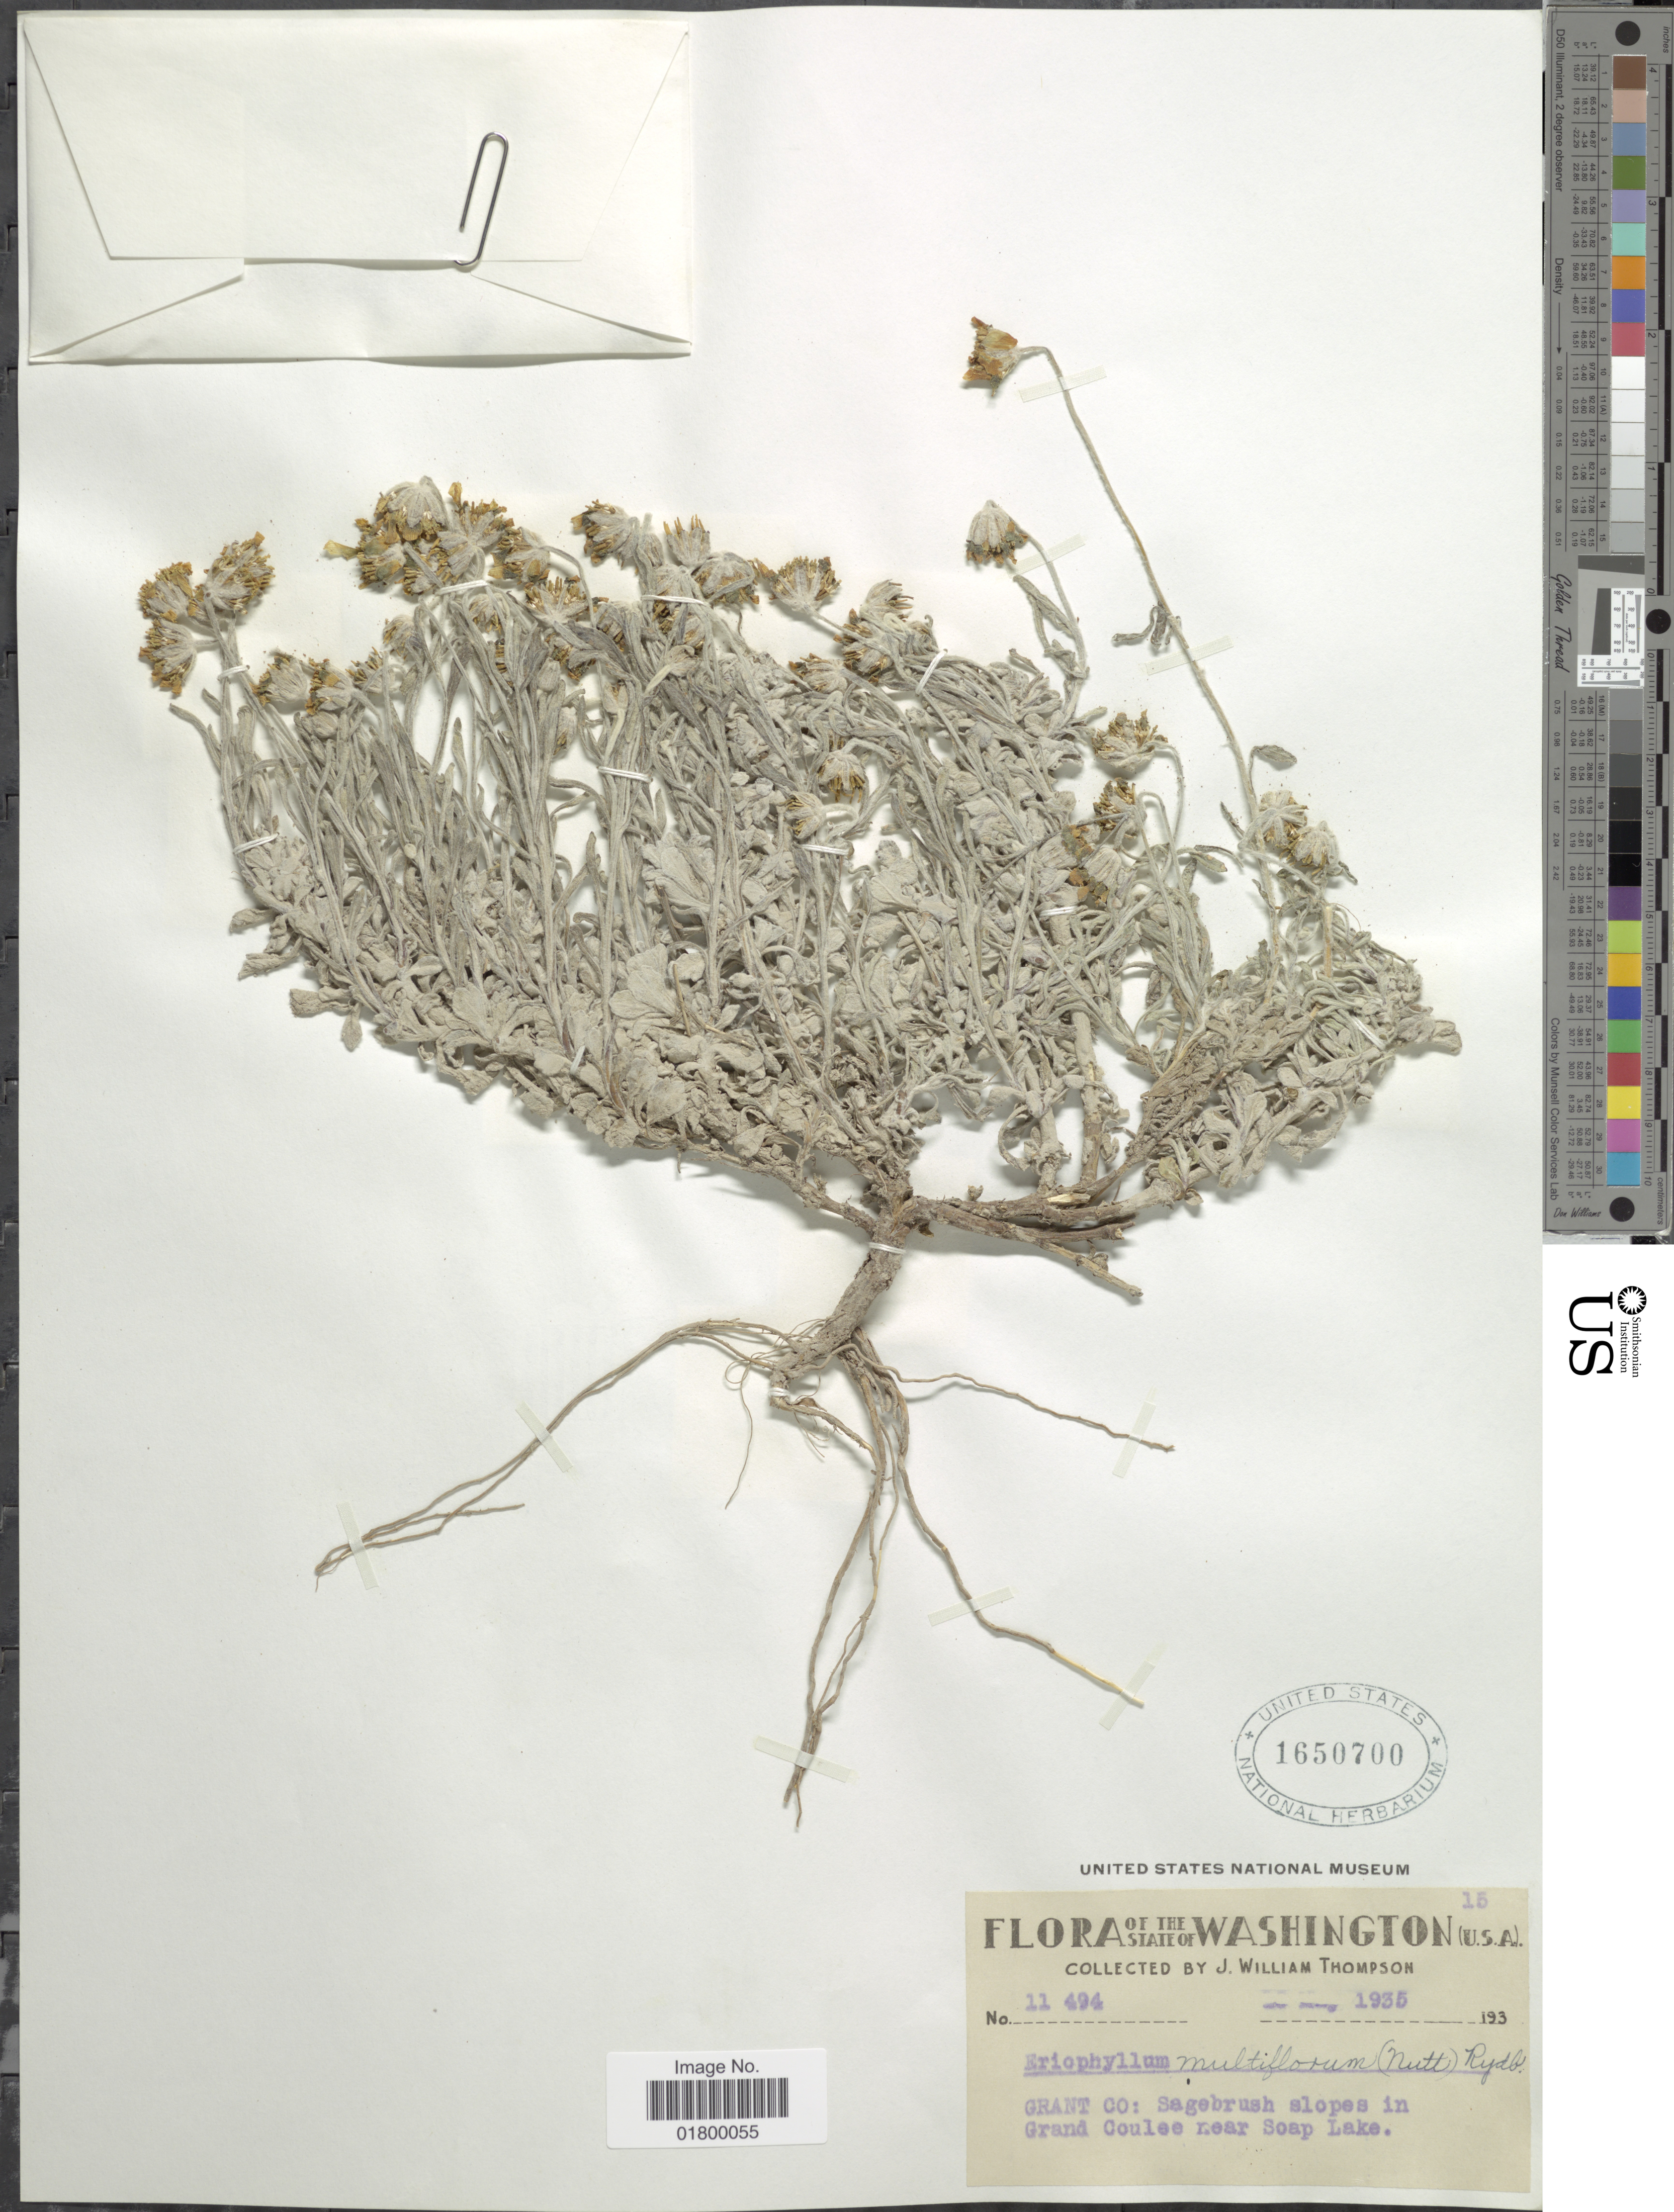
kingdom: Plantae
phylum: Tracheophyta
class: Magnoliopsida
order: Asterales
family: Asteraceae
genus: Eriophyllum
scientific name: Eriophyllum integrifolium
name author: (Hook.) Greene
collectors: J. W. Thompson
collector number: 11494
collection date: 1935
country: United States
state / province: Washington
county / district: Grant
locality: Grant Co: Sagebrush slopes in Grand Coulee near Soap Lake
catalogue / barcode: US 1650700